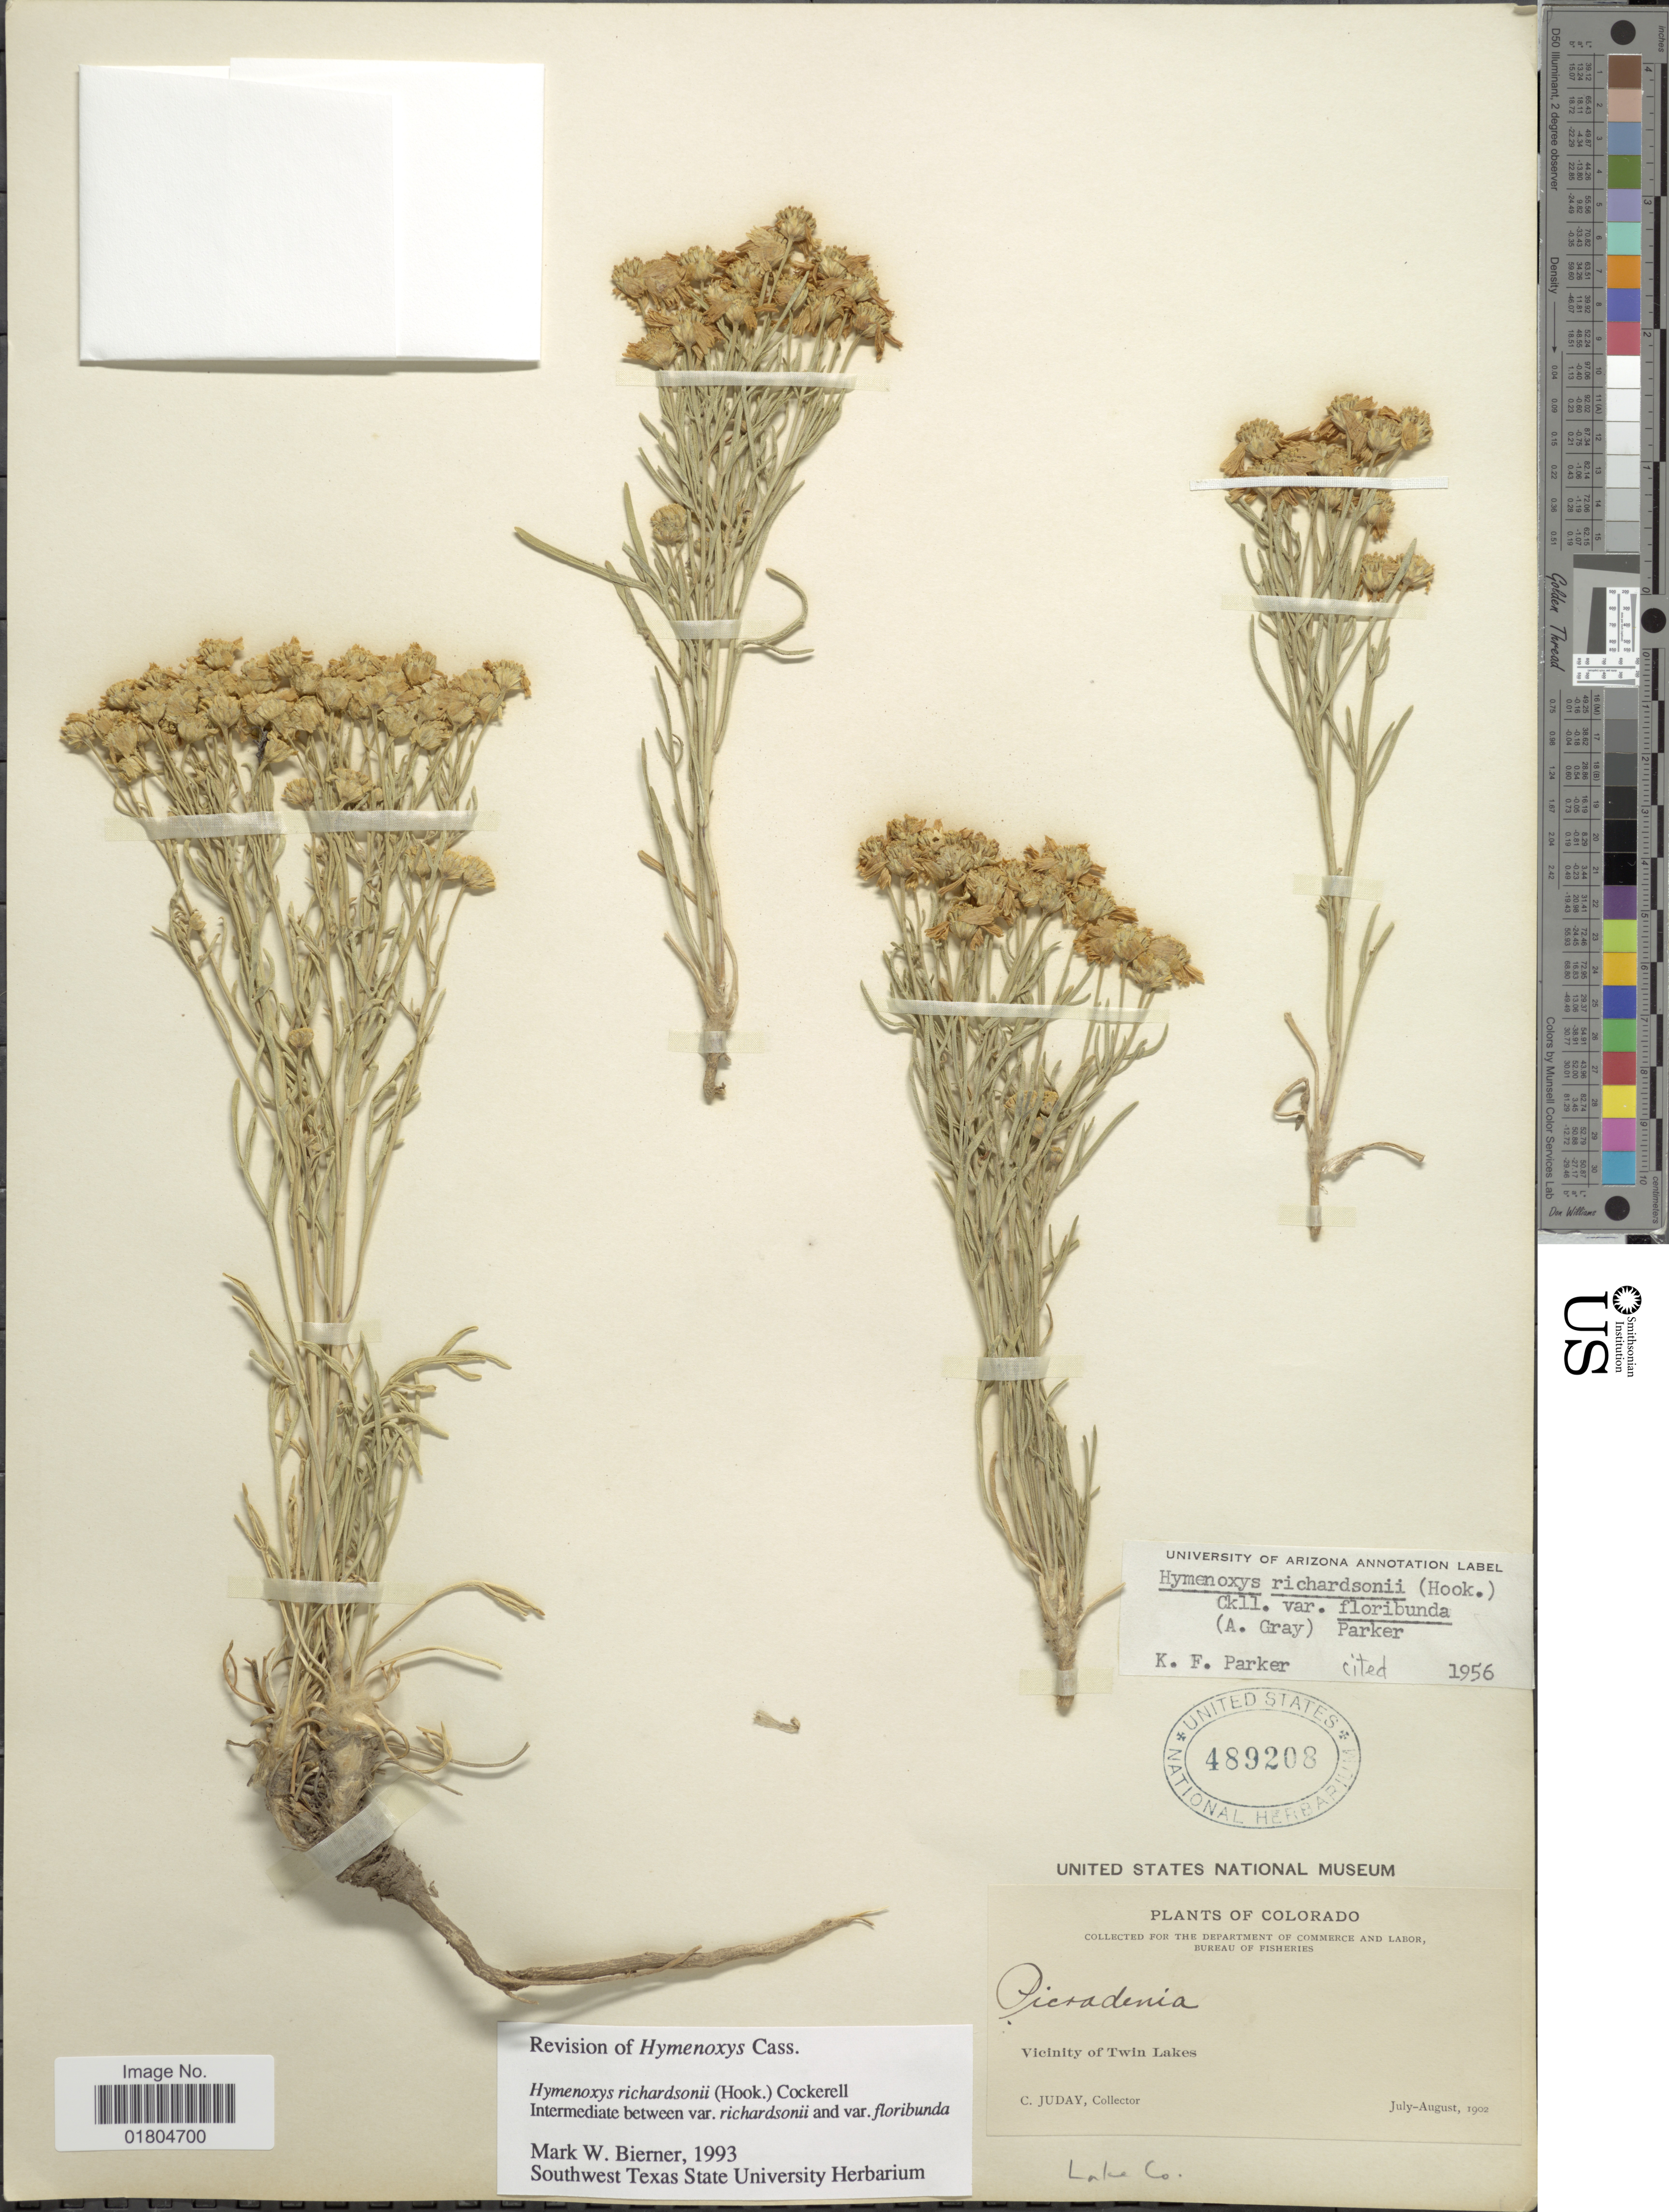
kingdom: Plantae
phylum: Tracheophyta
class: Magnoliopsida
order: Asterales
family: Asteraceae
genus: Hymenoxys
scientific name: Hymenoxys richardsonii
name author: (Hook.) Cockerell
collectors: C. Juday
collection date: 1902-07/1902-08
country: United States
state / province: Colorado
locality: Vicinity of Twin Lakes. Lake Co.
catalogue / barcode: US 489208